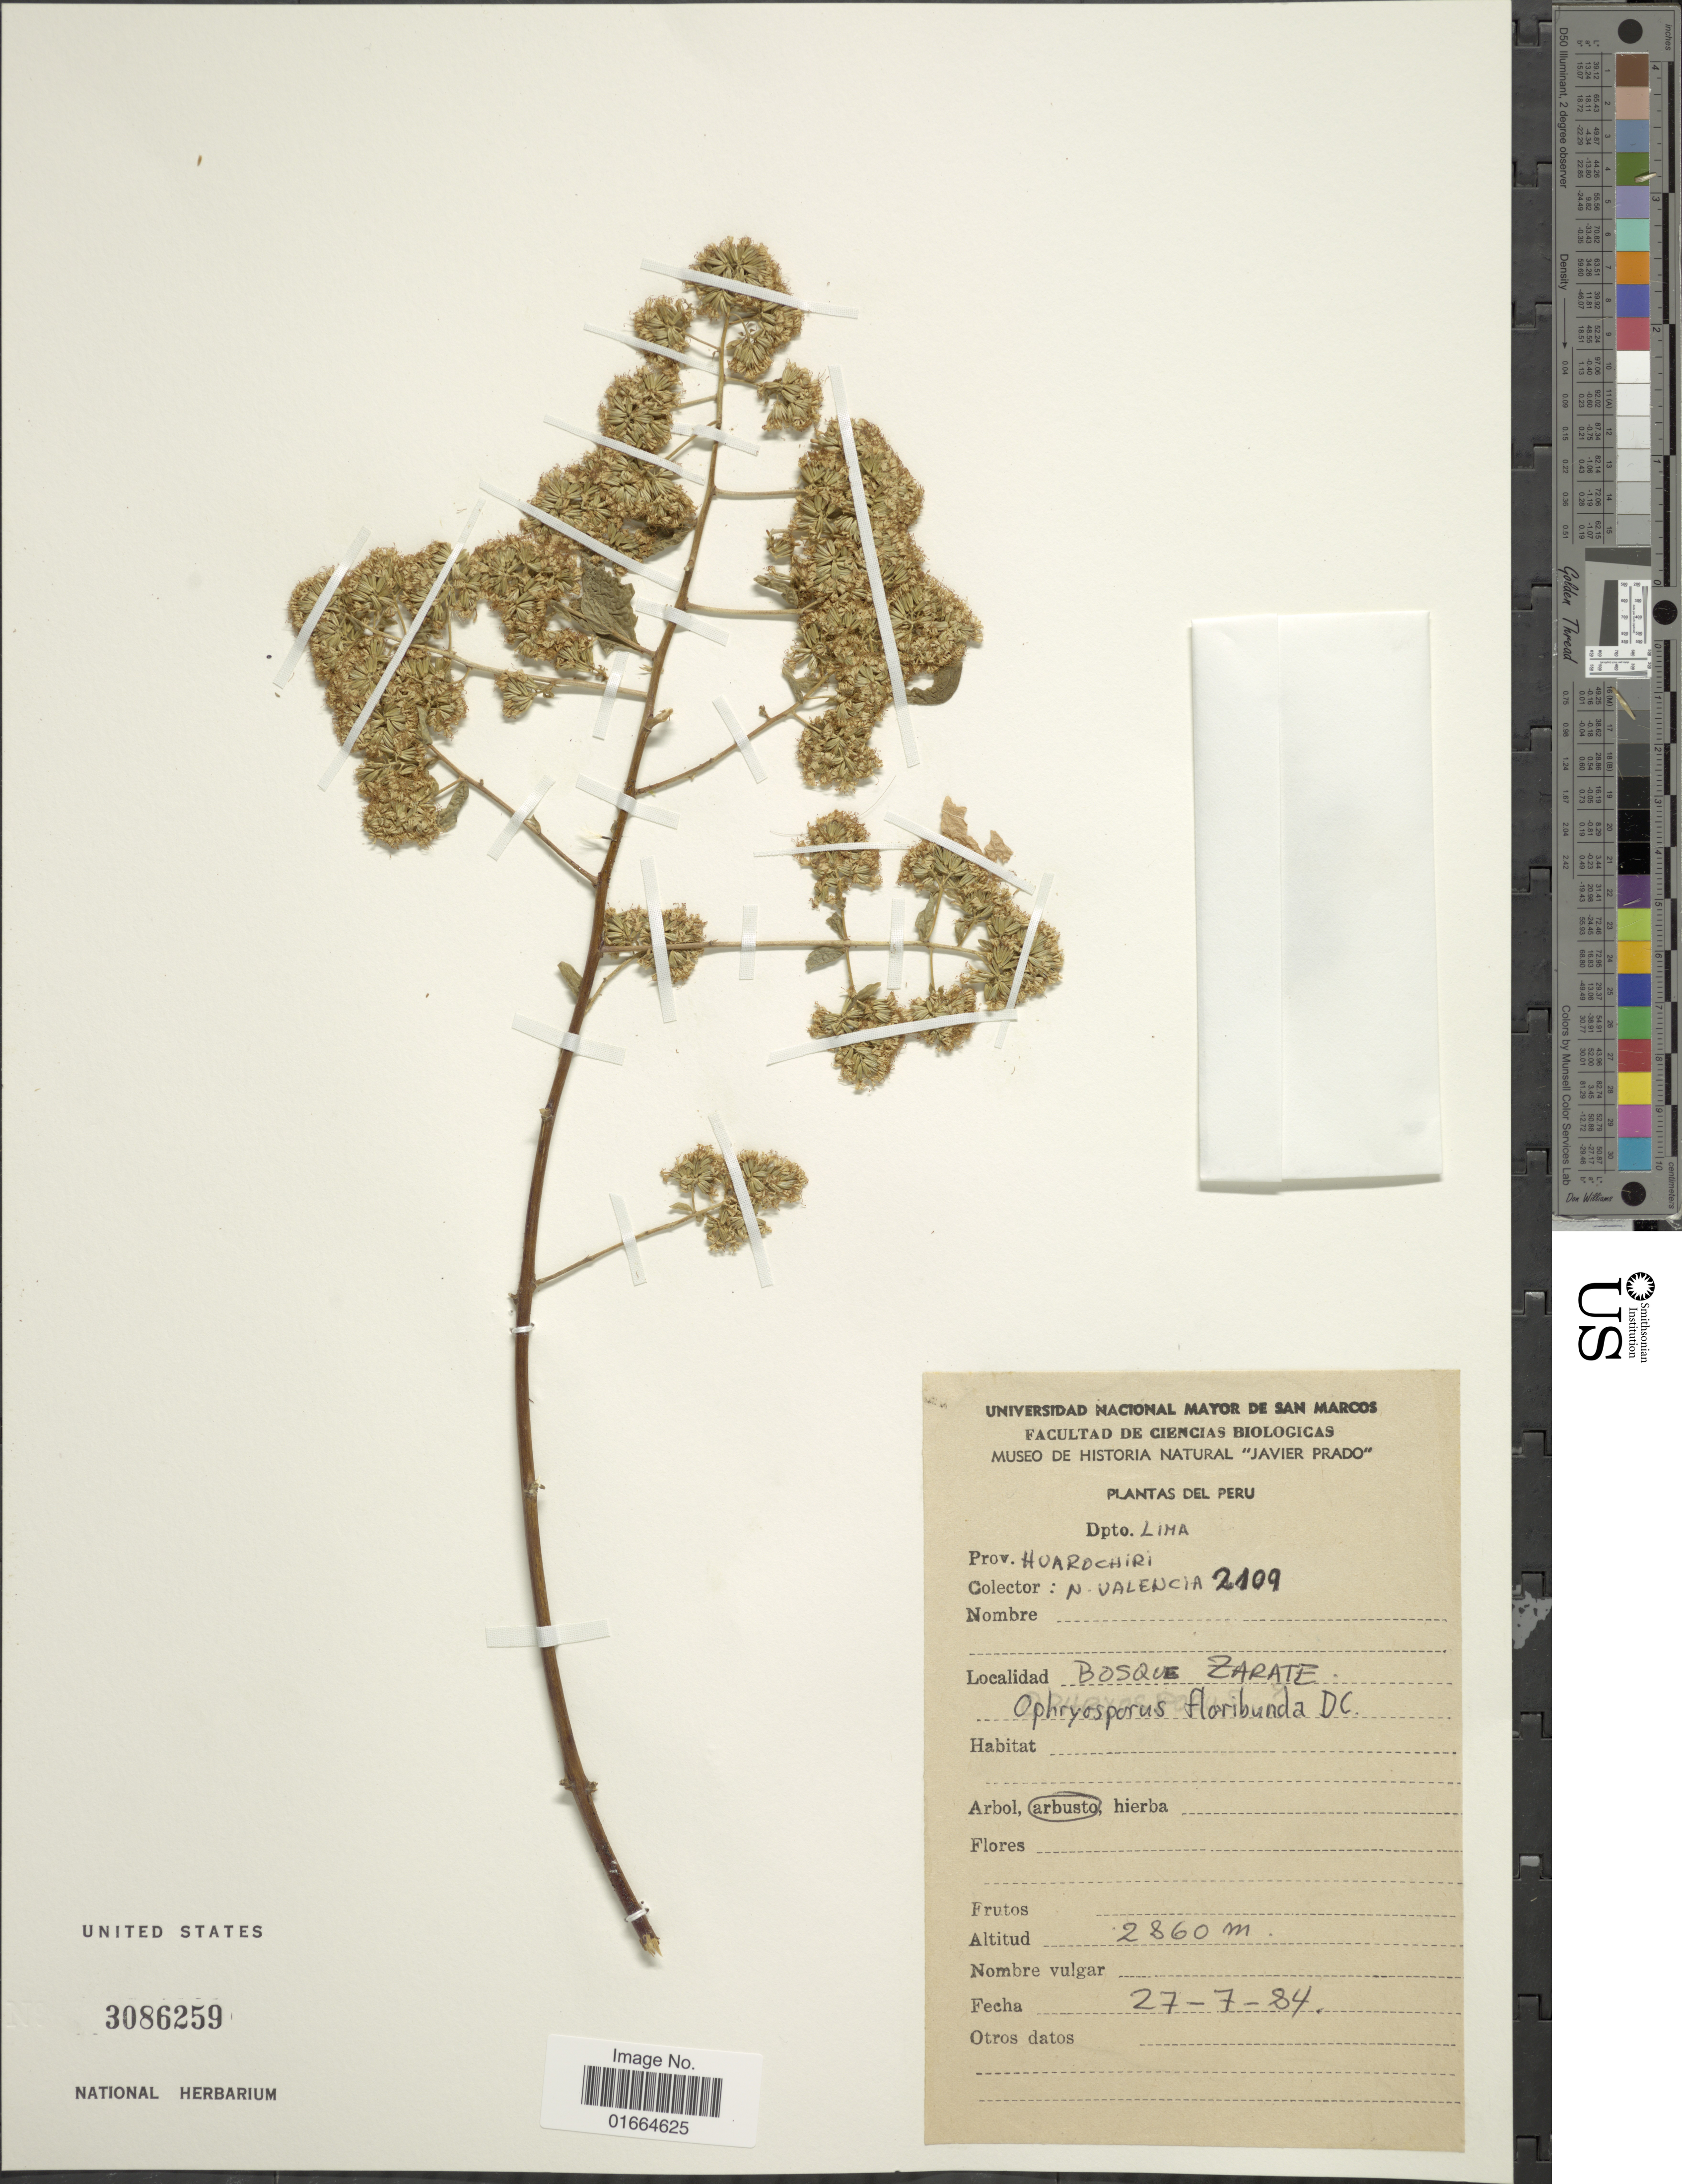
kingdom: Plantae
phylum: Tracheophyta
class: Magnoliopsida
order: Asterales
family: Asteraceae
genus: Ophryosporus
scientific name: Ophryosporus floribundus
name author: (DC.) R.M. King & H. Rob.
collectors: N. Valencia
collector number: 2109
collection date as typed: Transcribed d/m/y: 27/7/84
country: Peru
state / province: Lima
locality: Dpto. Lima, Prov. Huarochiri, Bosque Zarate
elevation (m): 2860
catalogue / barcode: US 3086259